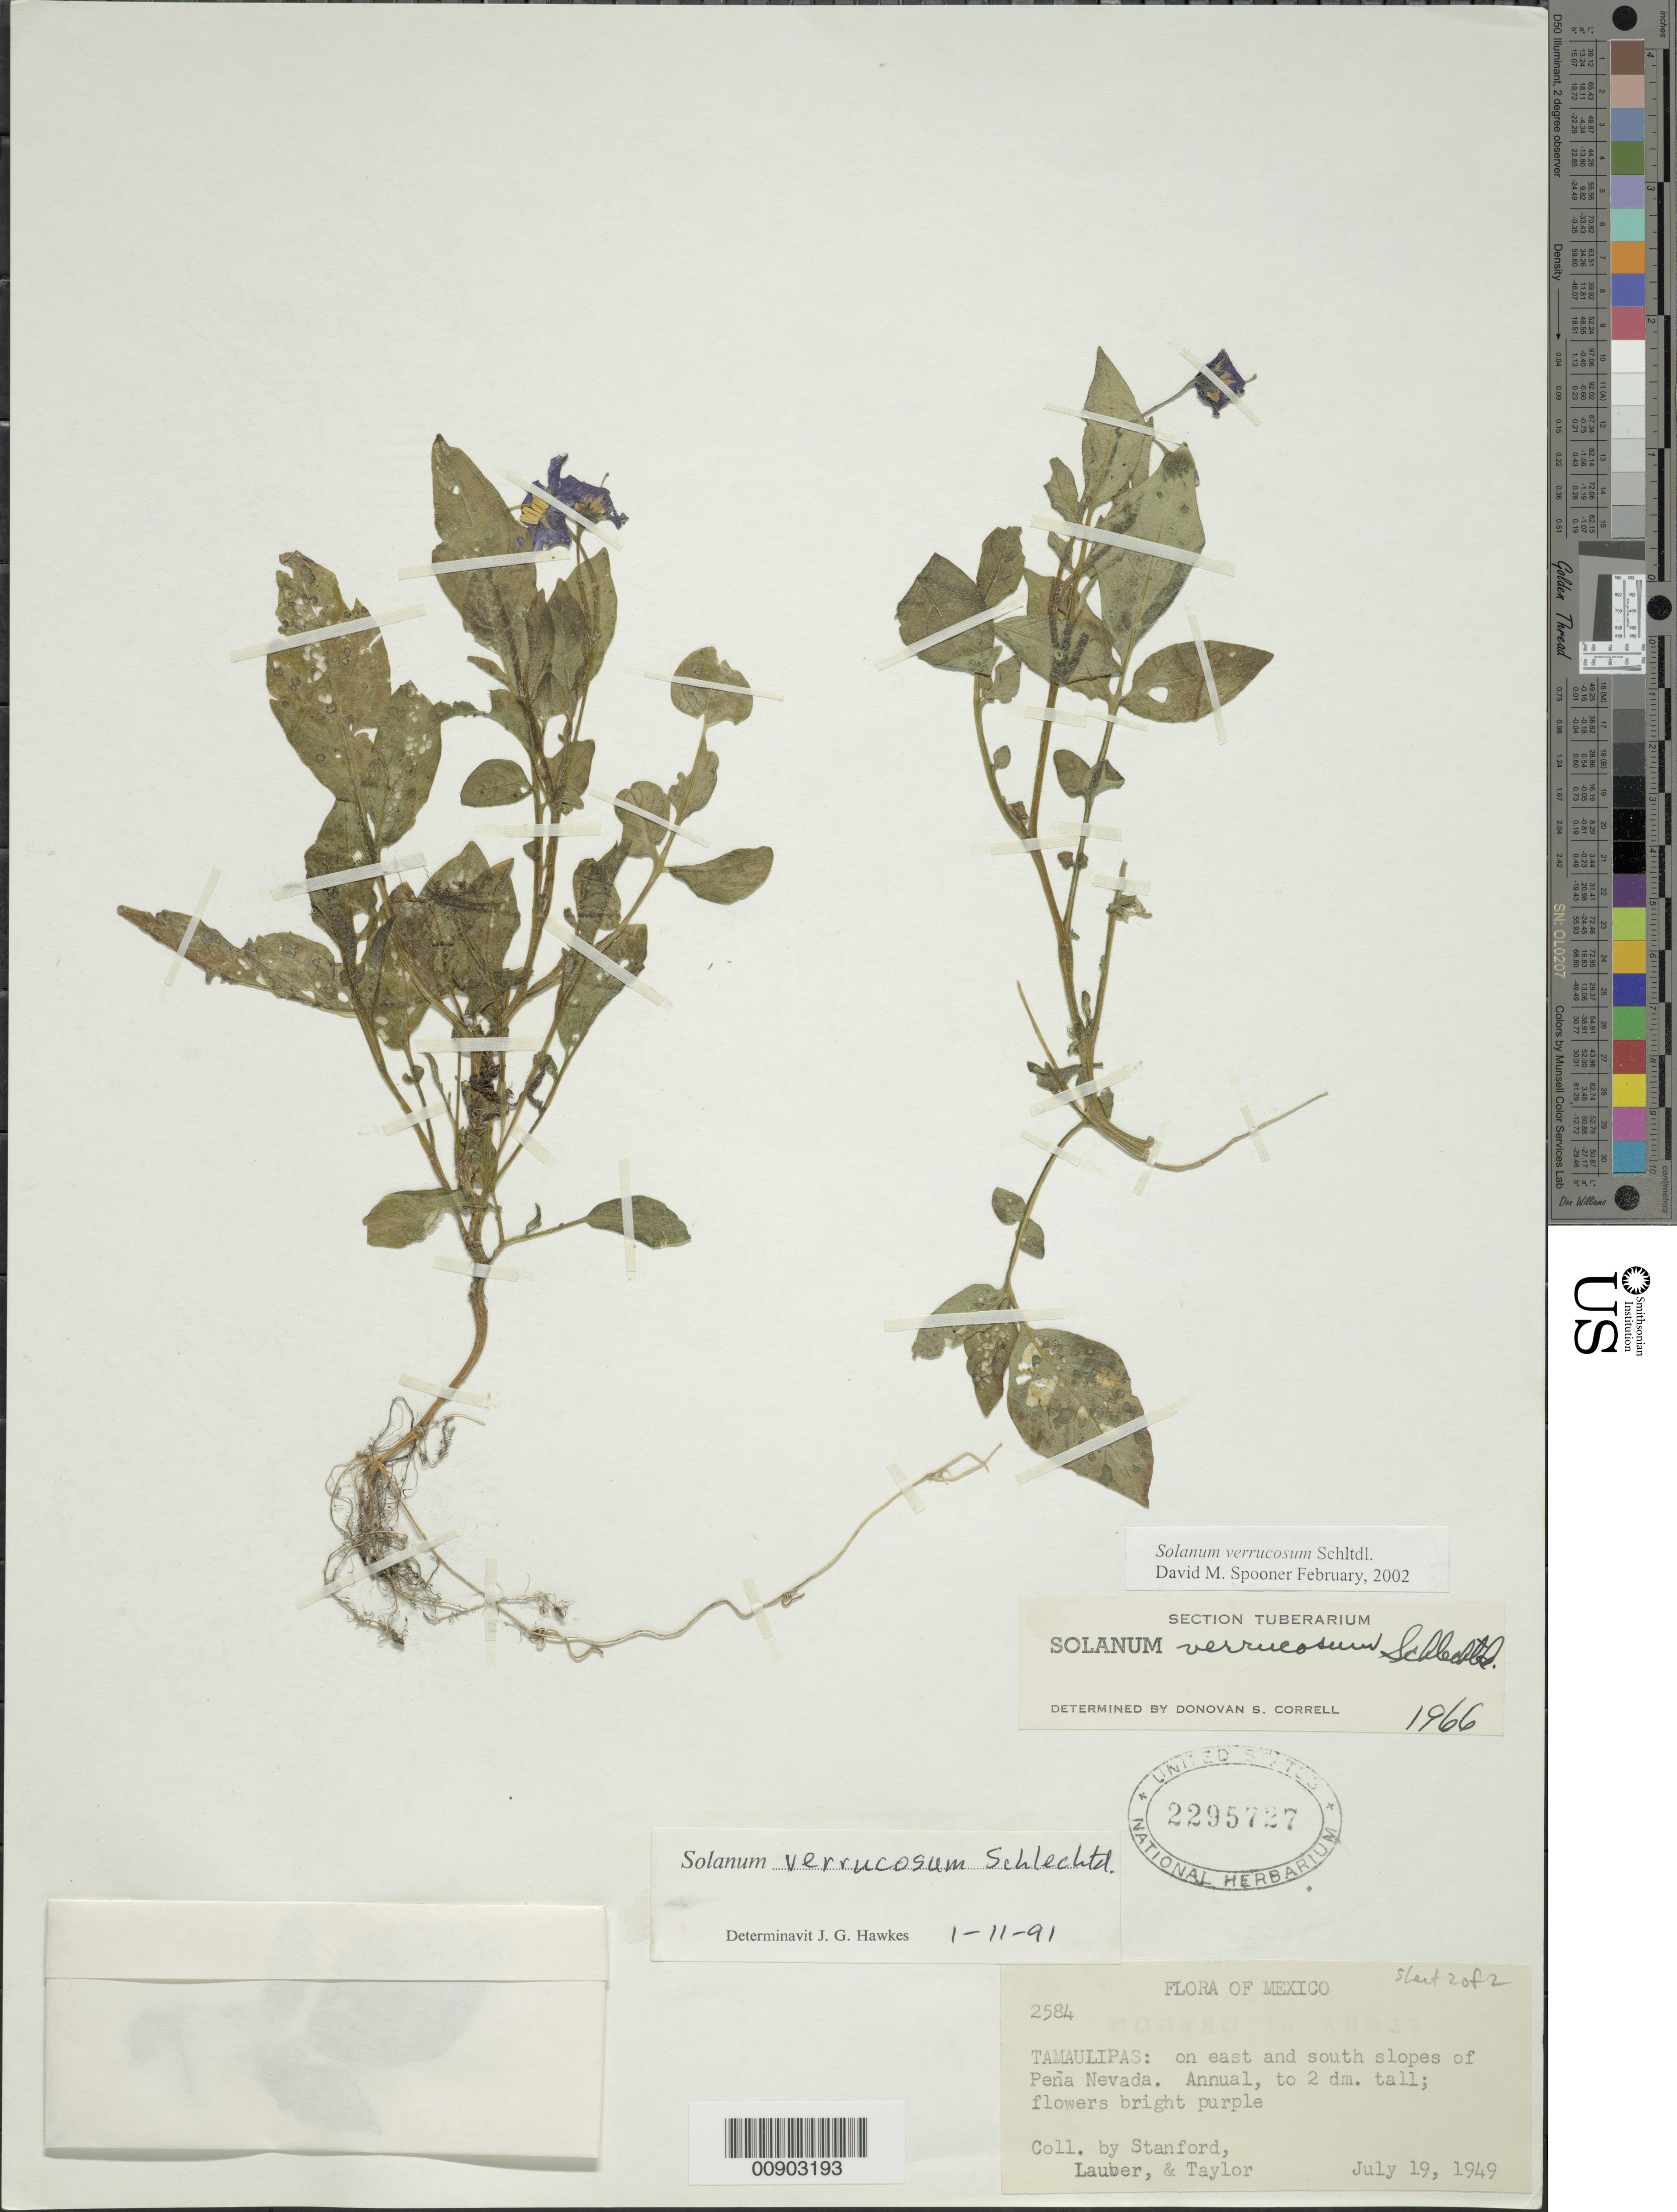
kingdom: Plantae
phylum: Tracheophyta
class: Magnoliopsida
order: Solanales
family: Solanaceae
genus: Solanum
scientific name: Solanum verrucosum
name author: Schltdl.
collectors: -. Stanford, Lauber, -- & -- Taylor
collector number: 2584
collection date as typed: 19 Jul 1949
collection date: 1949-07-19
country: Mexico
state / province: Tamaulipas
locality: On SE slopes and summit of Peña Nevada, Tamaulipas.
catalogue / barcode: US 2295727